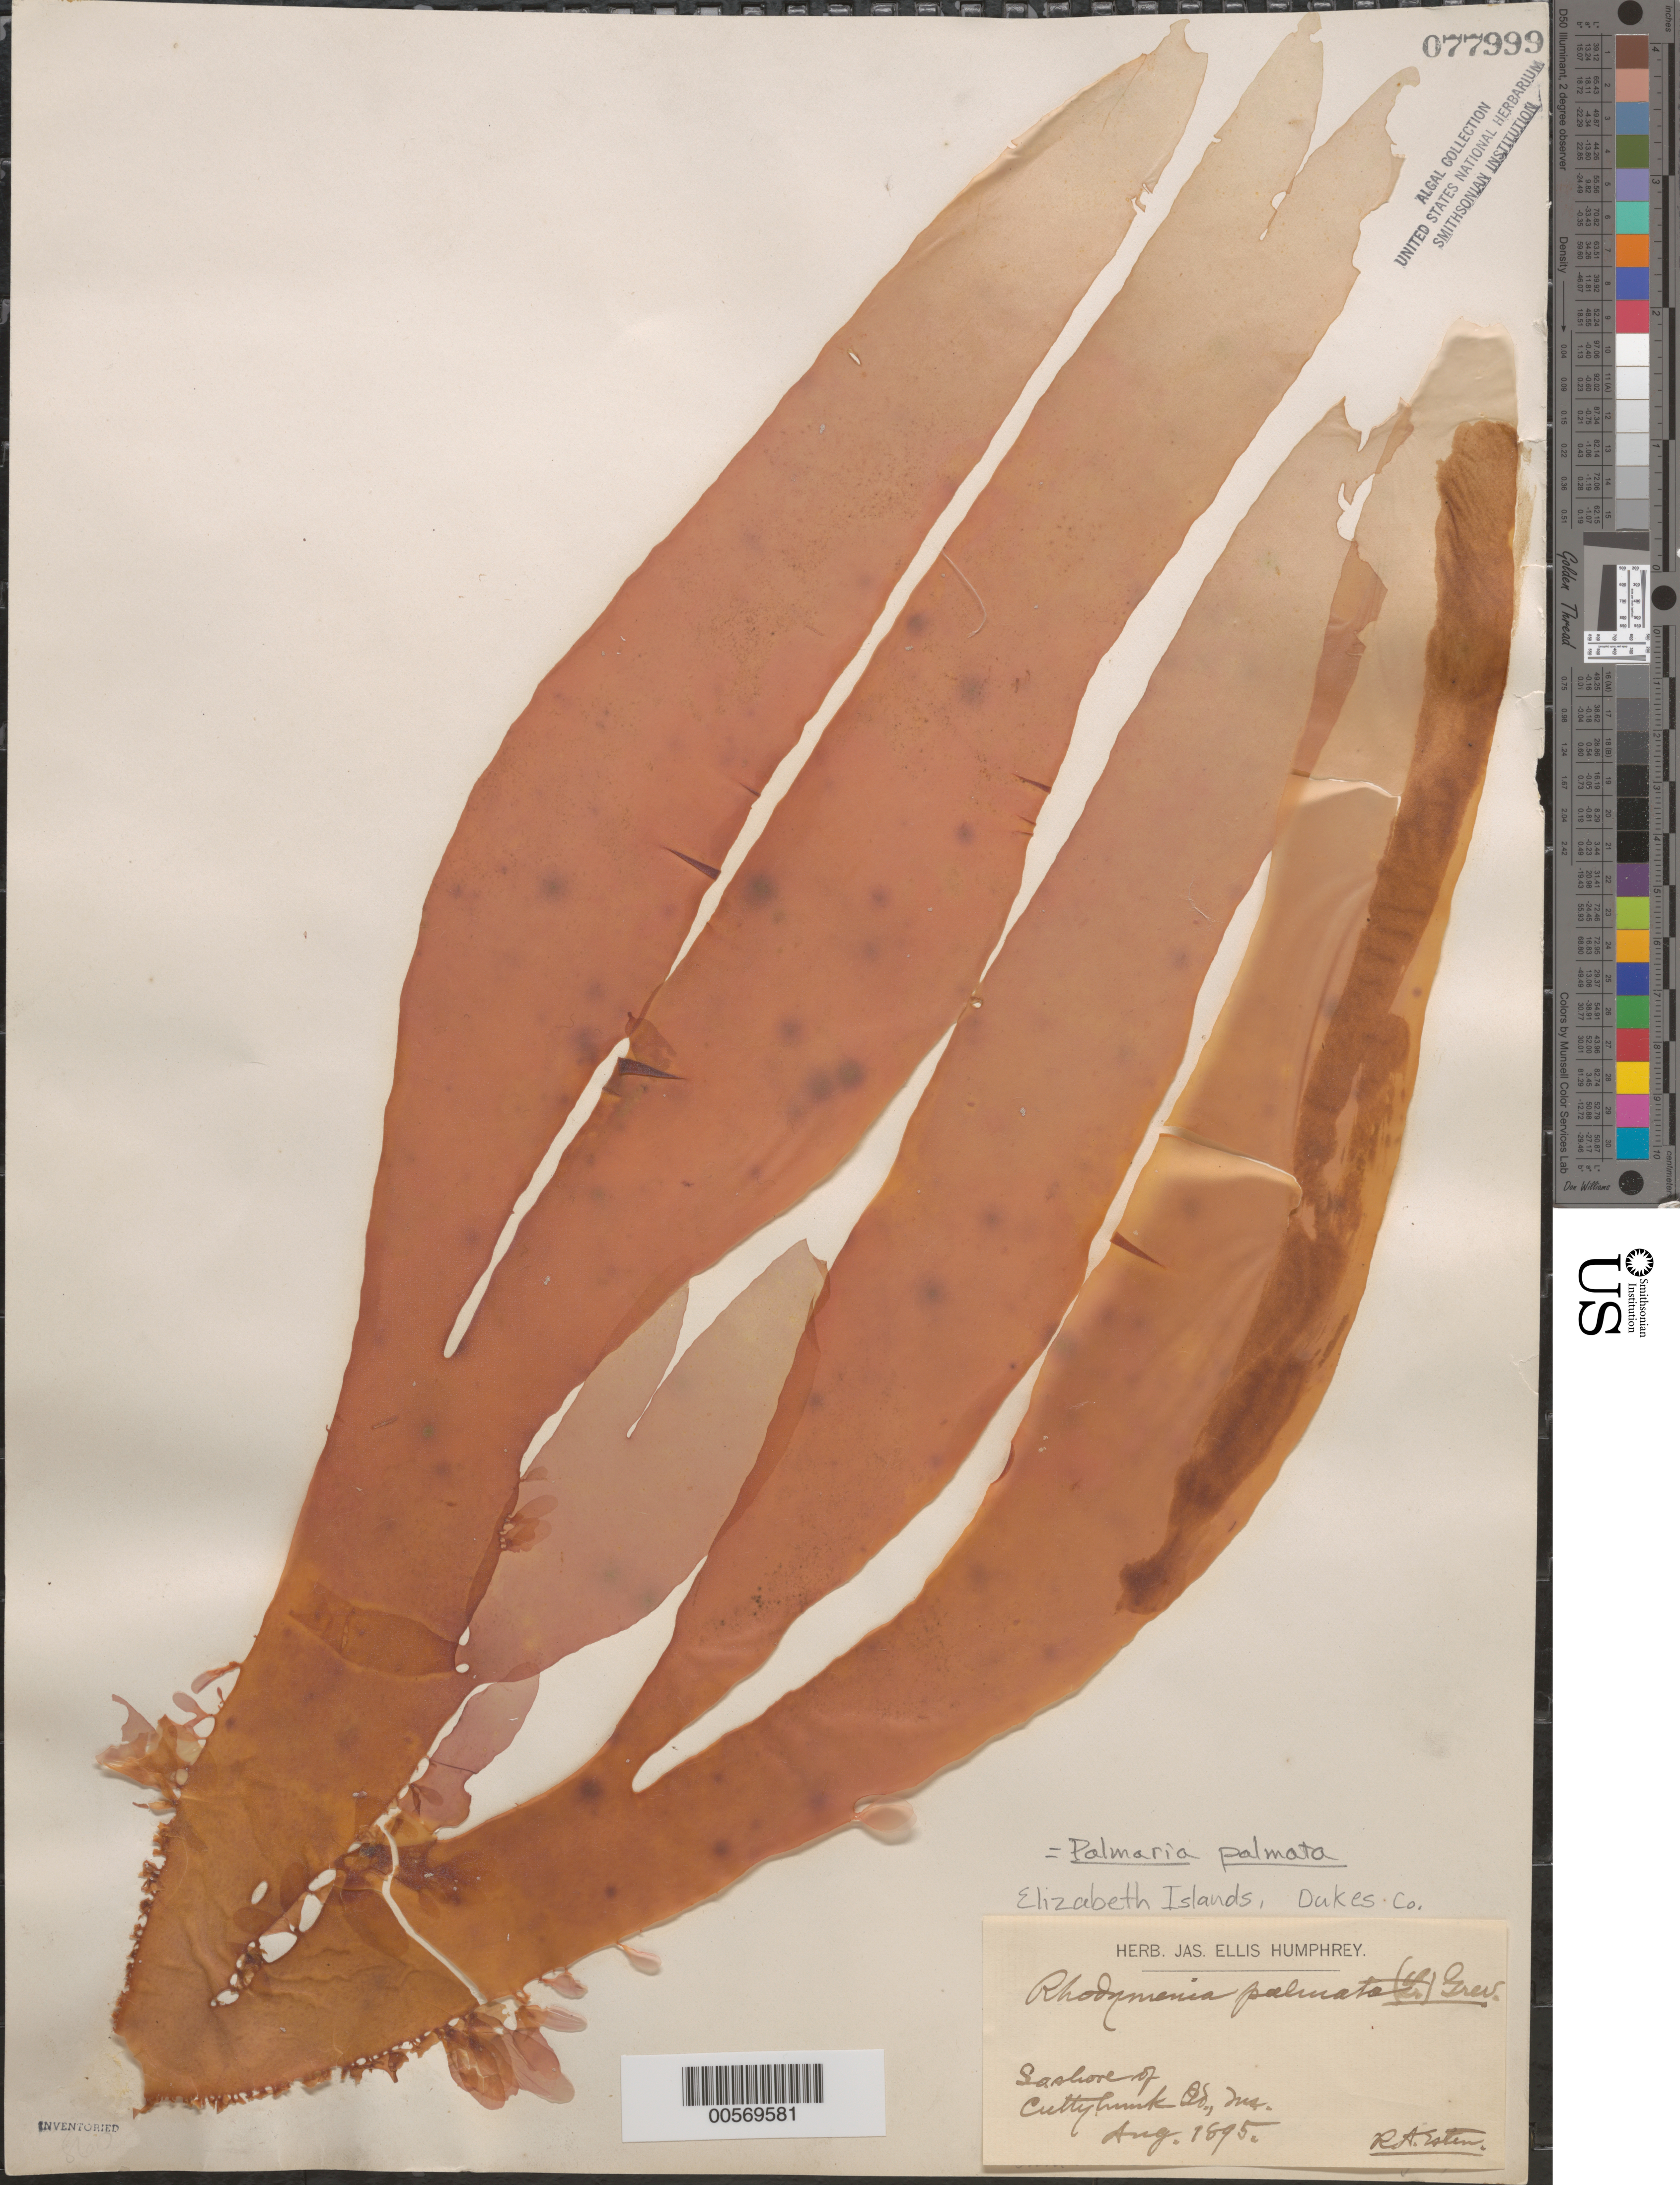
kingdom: Plantae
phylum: Rhodophyta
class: Florideophyceae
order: Palmariales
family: Palmariaceae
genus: Palmaria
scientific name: Palmaria palmata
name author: (L.) F. Weber & D. Mohr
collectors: R. Esten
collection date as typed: Aug 1895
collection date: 1895-08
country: United States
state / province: Massachusetts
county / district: Dukes County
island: Cuttyhunk Island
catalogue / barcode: US 77999